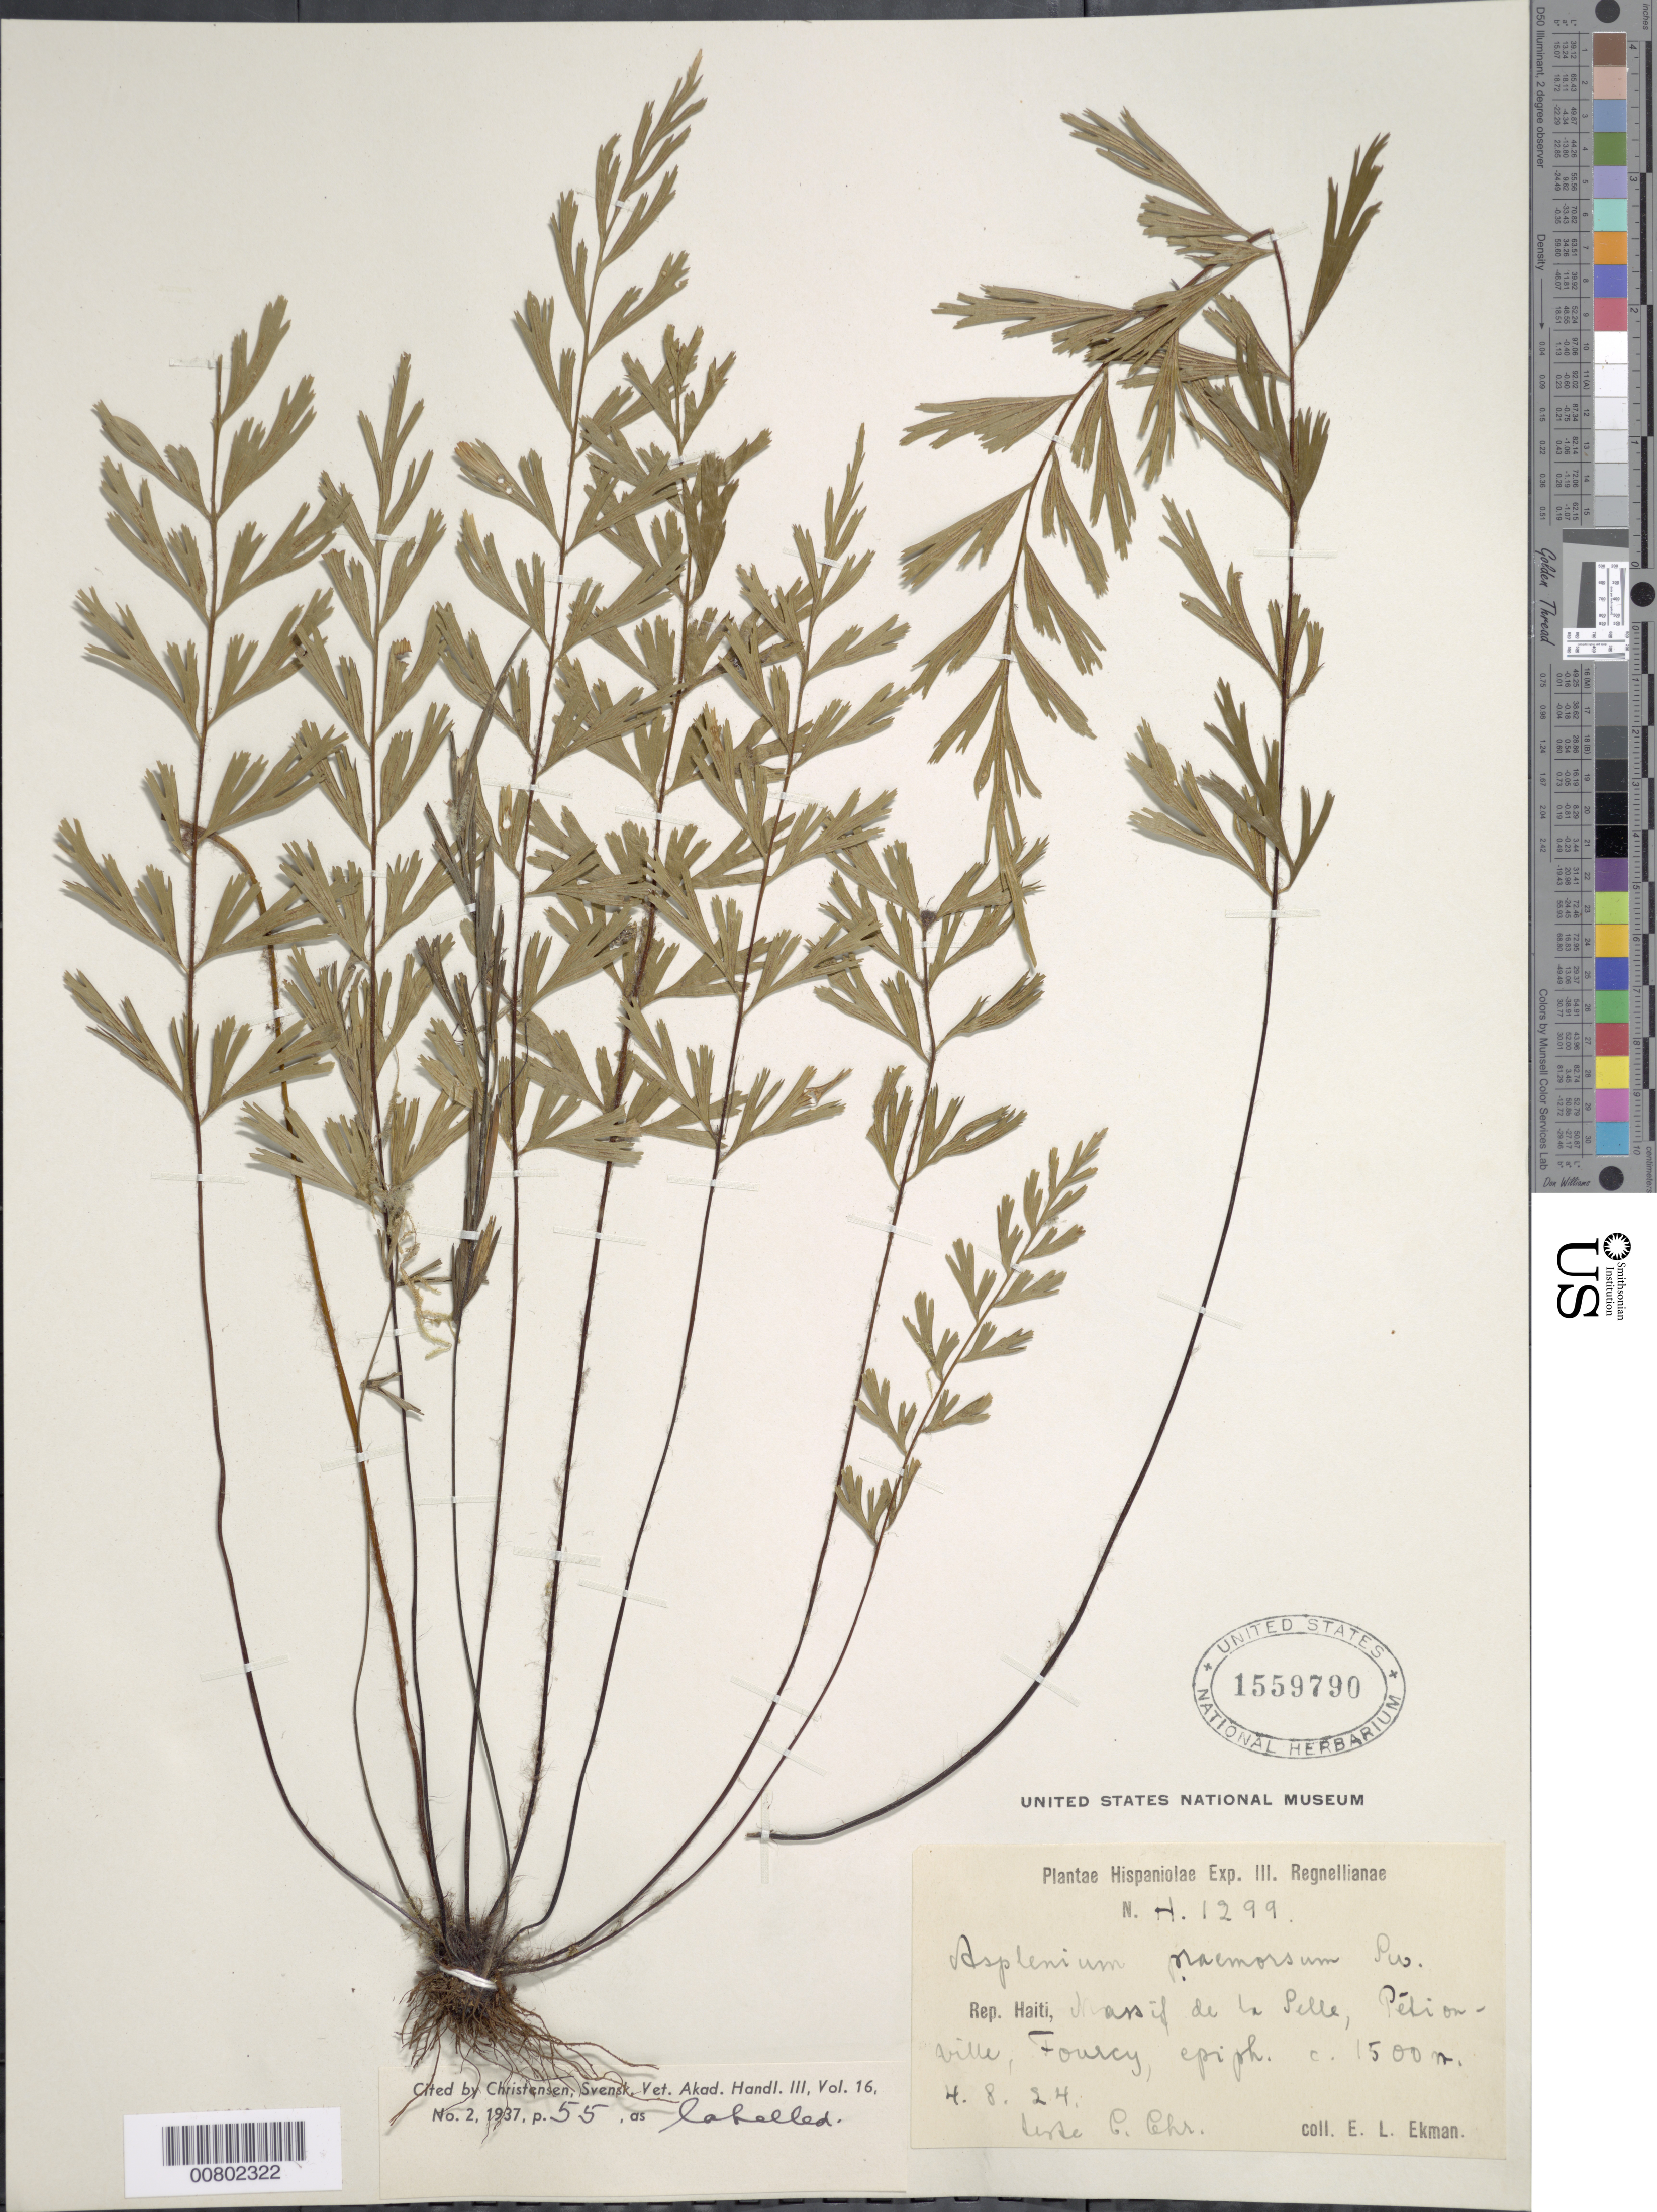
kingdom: Plantae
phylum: Tracheophyta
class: Polypodiopsida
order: Polypodiales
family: Aspleniaceae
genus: Asplenium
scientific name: Asplenium praemorsum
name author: Sw.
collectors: E. L. Ekman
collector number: H 1299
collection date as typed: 04 Aug 1924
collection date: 1924-08-04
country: Haiti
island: Hispaniola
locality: Massif de la Selle, Pétionville, Fourcy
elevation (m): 1500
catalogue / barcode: US 1559790